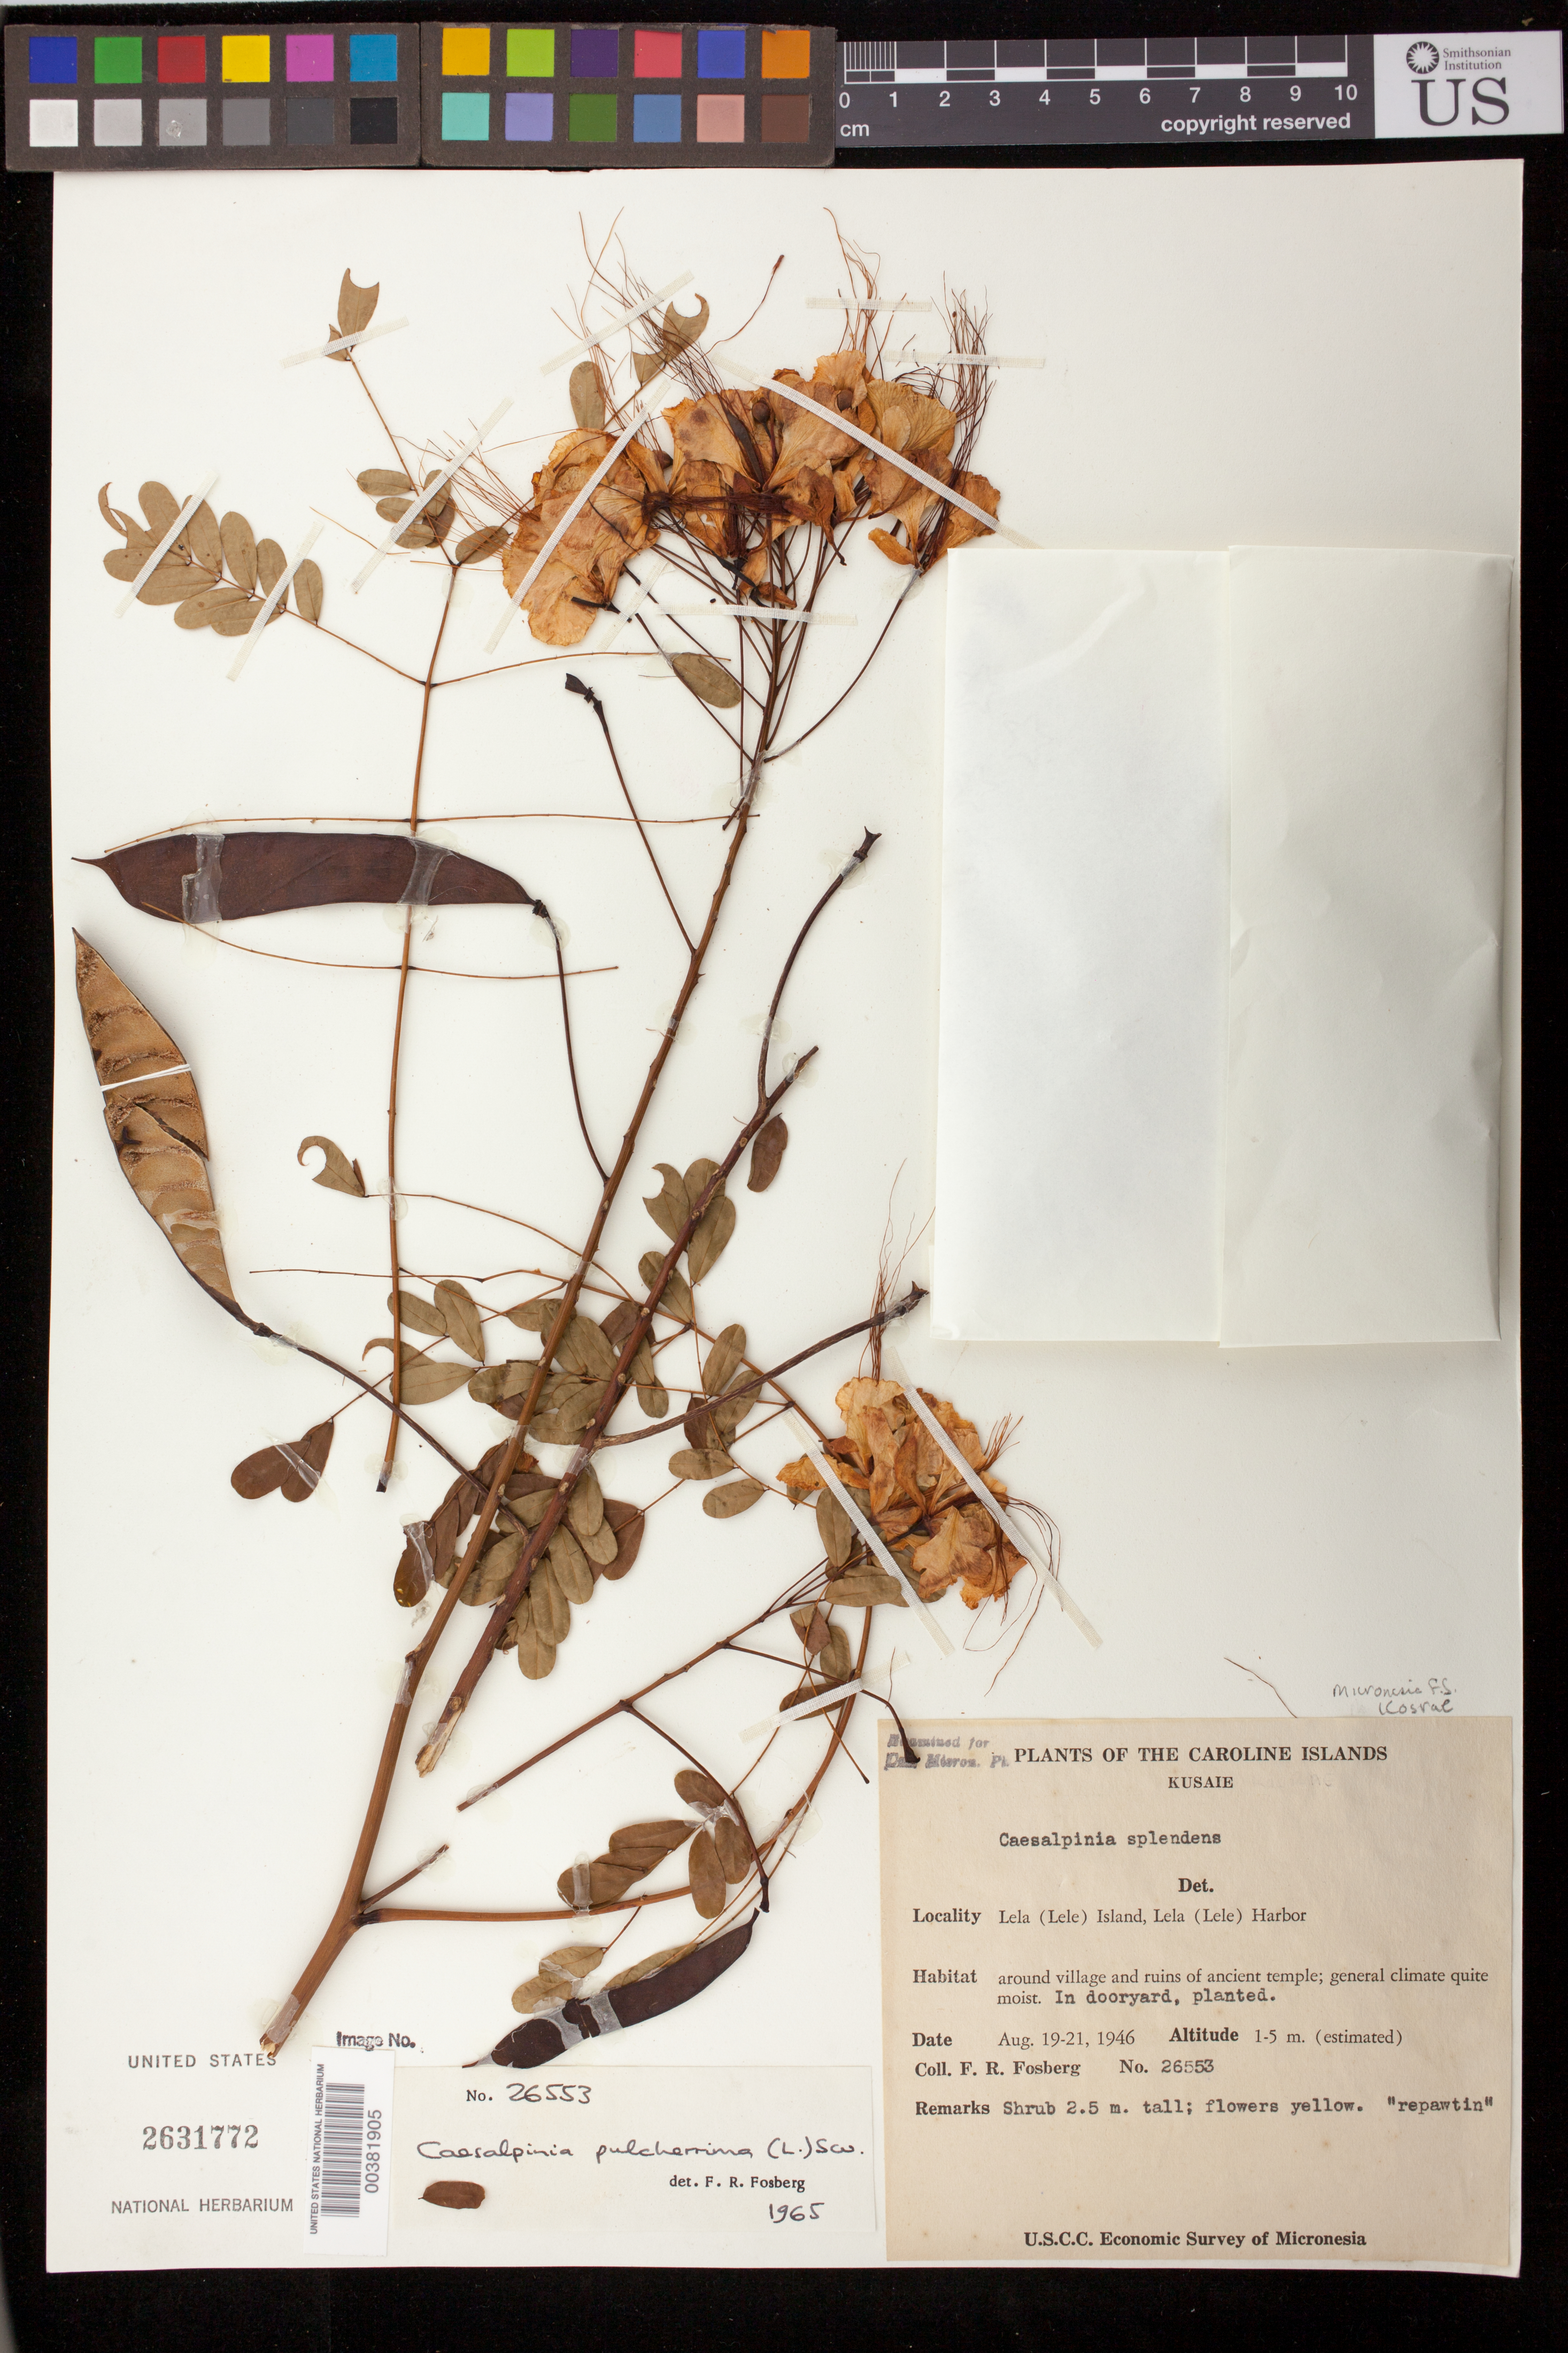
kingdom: Plantae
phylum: Tracheophyta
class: Magnoliopsida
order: Fabales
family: Fabaceae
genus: Caesalpinia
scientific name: Caesalpinia pulcherrima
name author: (L.) Sw.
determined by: Fosberg, F. R.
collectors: F. R. Fosberg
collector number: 26553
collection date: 1946-08-19/1946-08-21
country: Micronesia, Federated States of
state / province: Kosrae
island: Lelu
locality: Lela (Lele) Harbor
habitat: around village and ruins of ancient temple; general climate quite moist. In dooryard, planted.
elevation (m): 1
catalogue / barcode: US 2631772